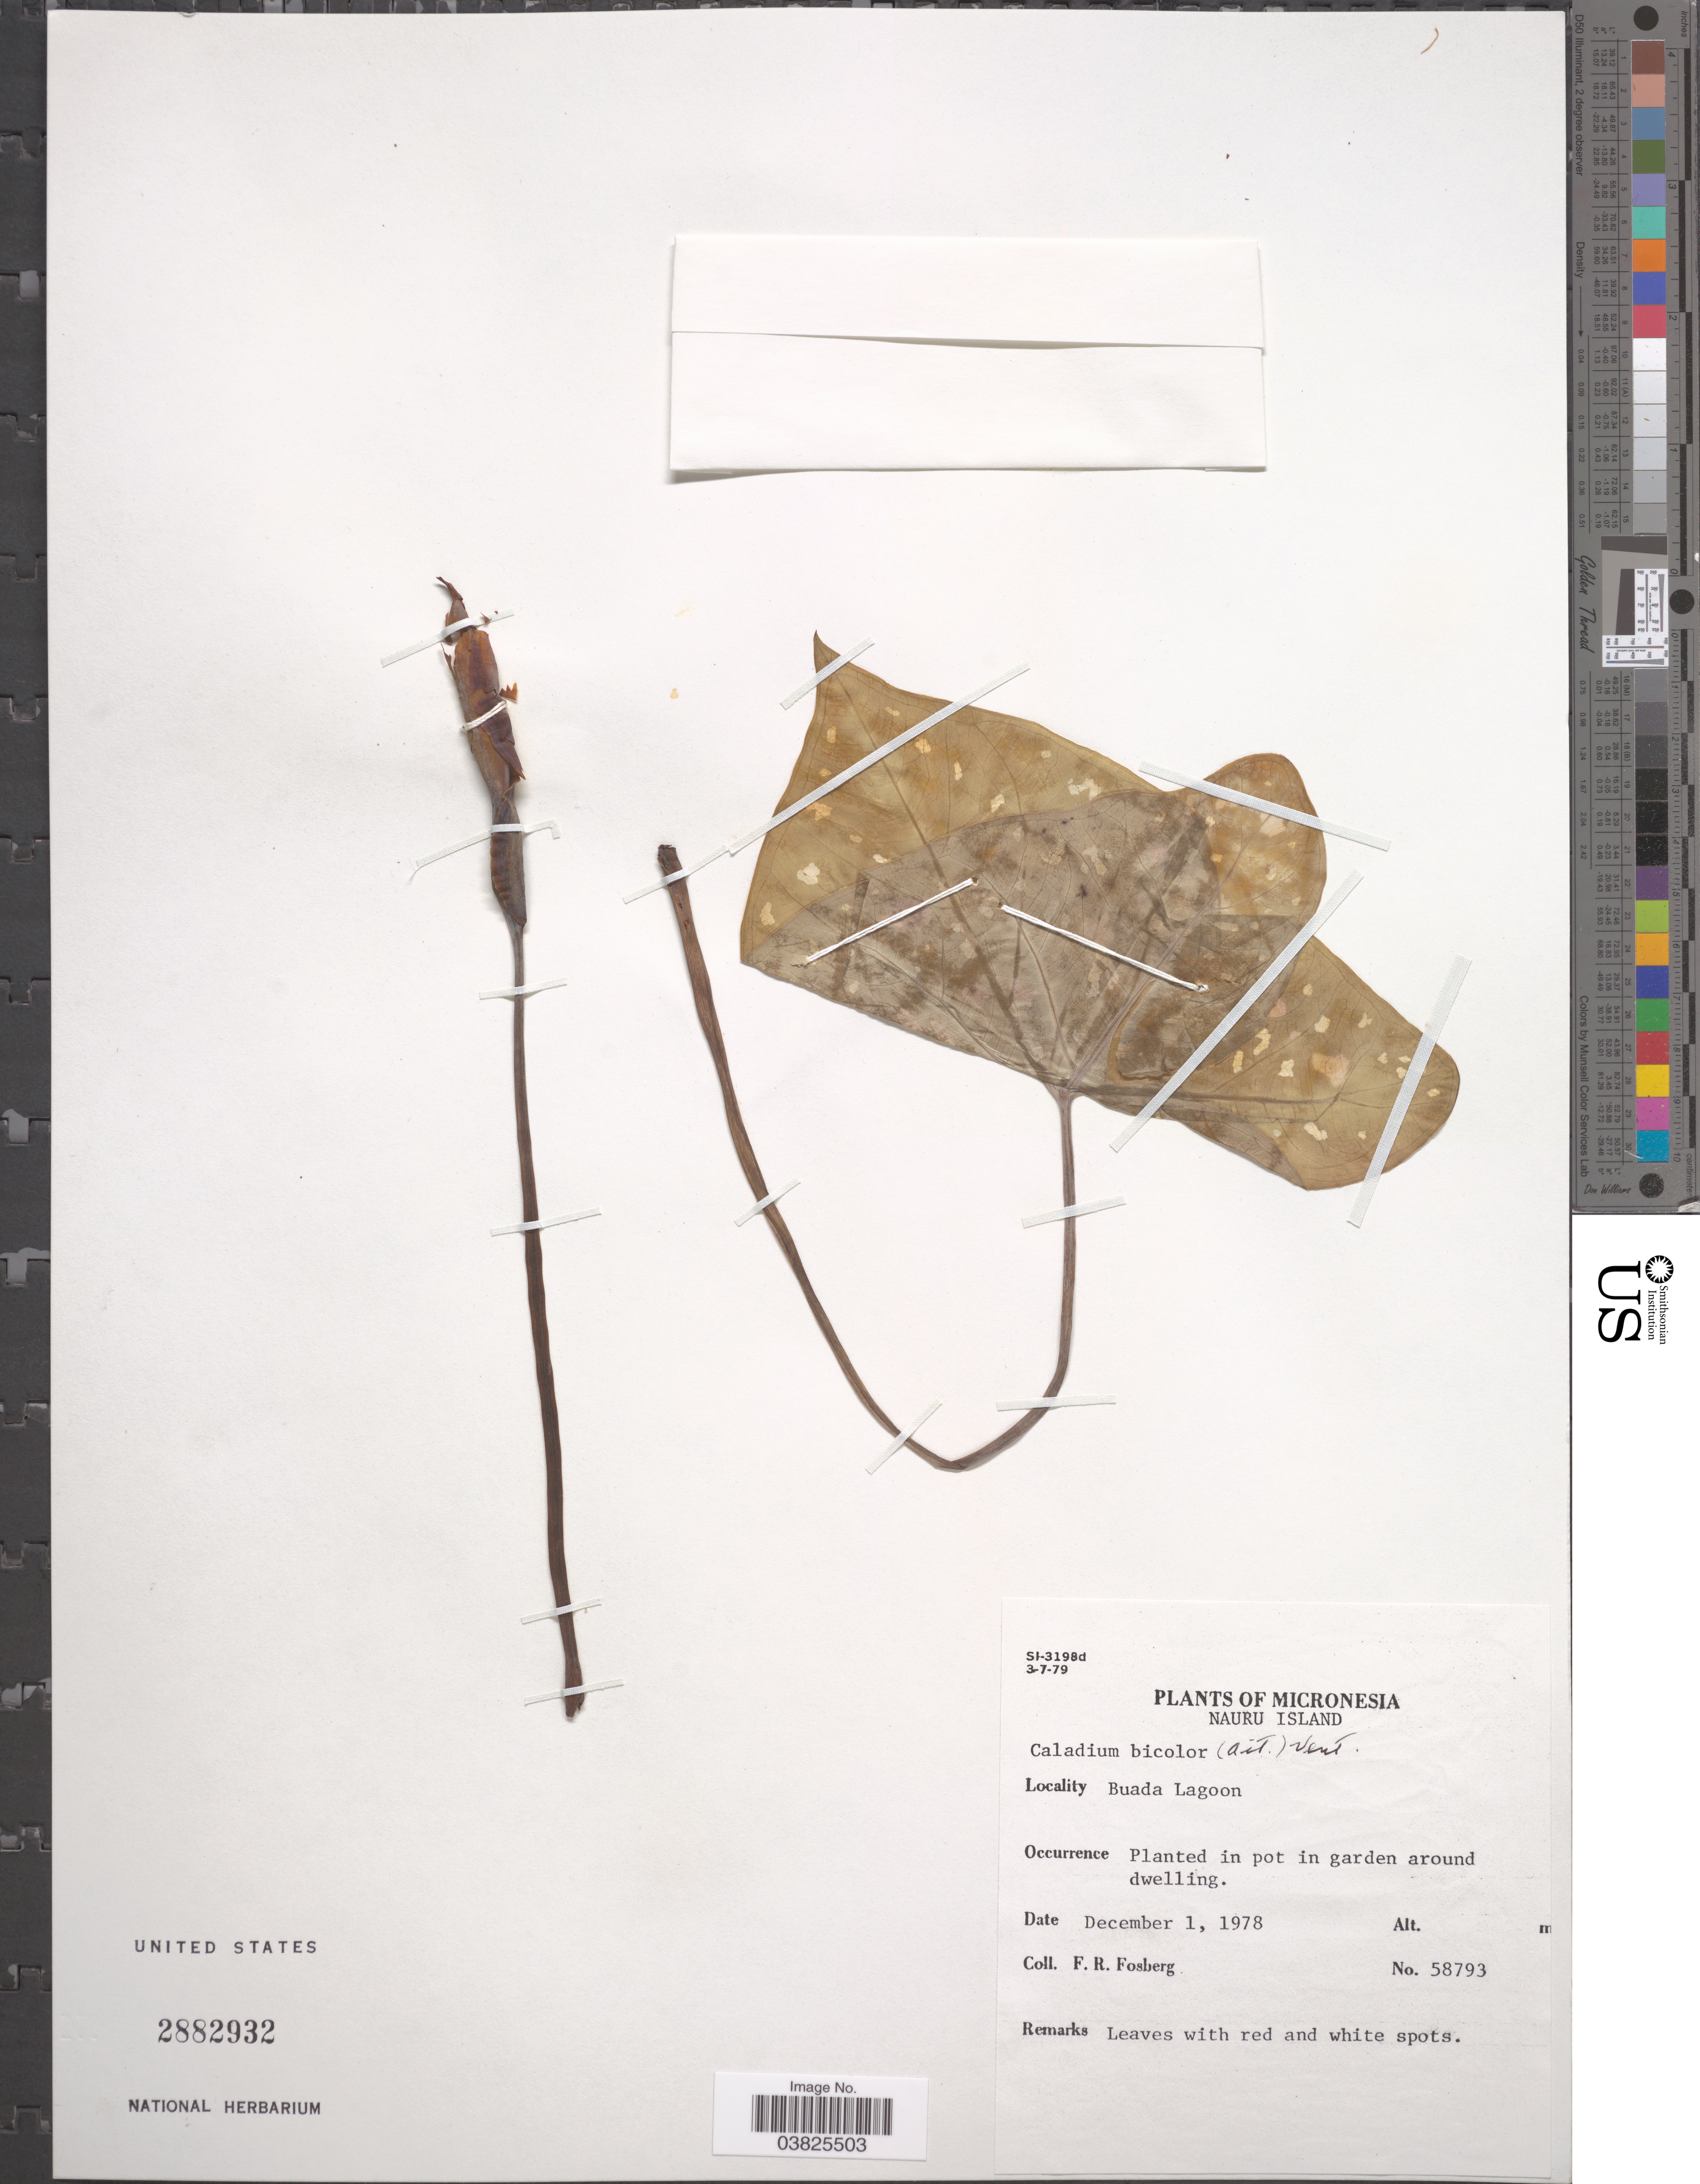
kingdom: Plantae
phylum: Tracheophyta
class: Liliopsida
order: Alismatales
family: Araceae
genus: Caladium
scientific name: Caladium bicolor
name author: (Aiton) Vent.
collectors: F. R. Fosberg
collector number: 58793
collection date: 1978-12-01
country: Micronesia, Federated States of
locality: Nauru Island. Buada Lagoon. In pot in garden around dwelling.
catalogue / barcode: US 2882932